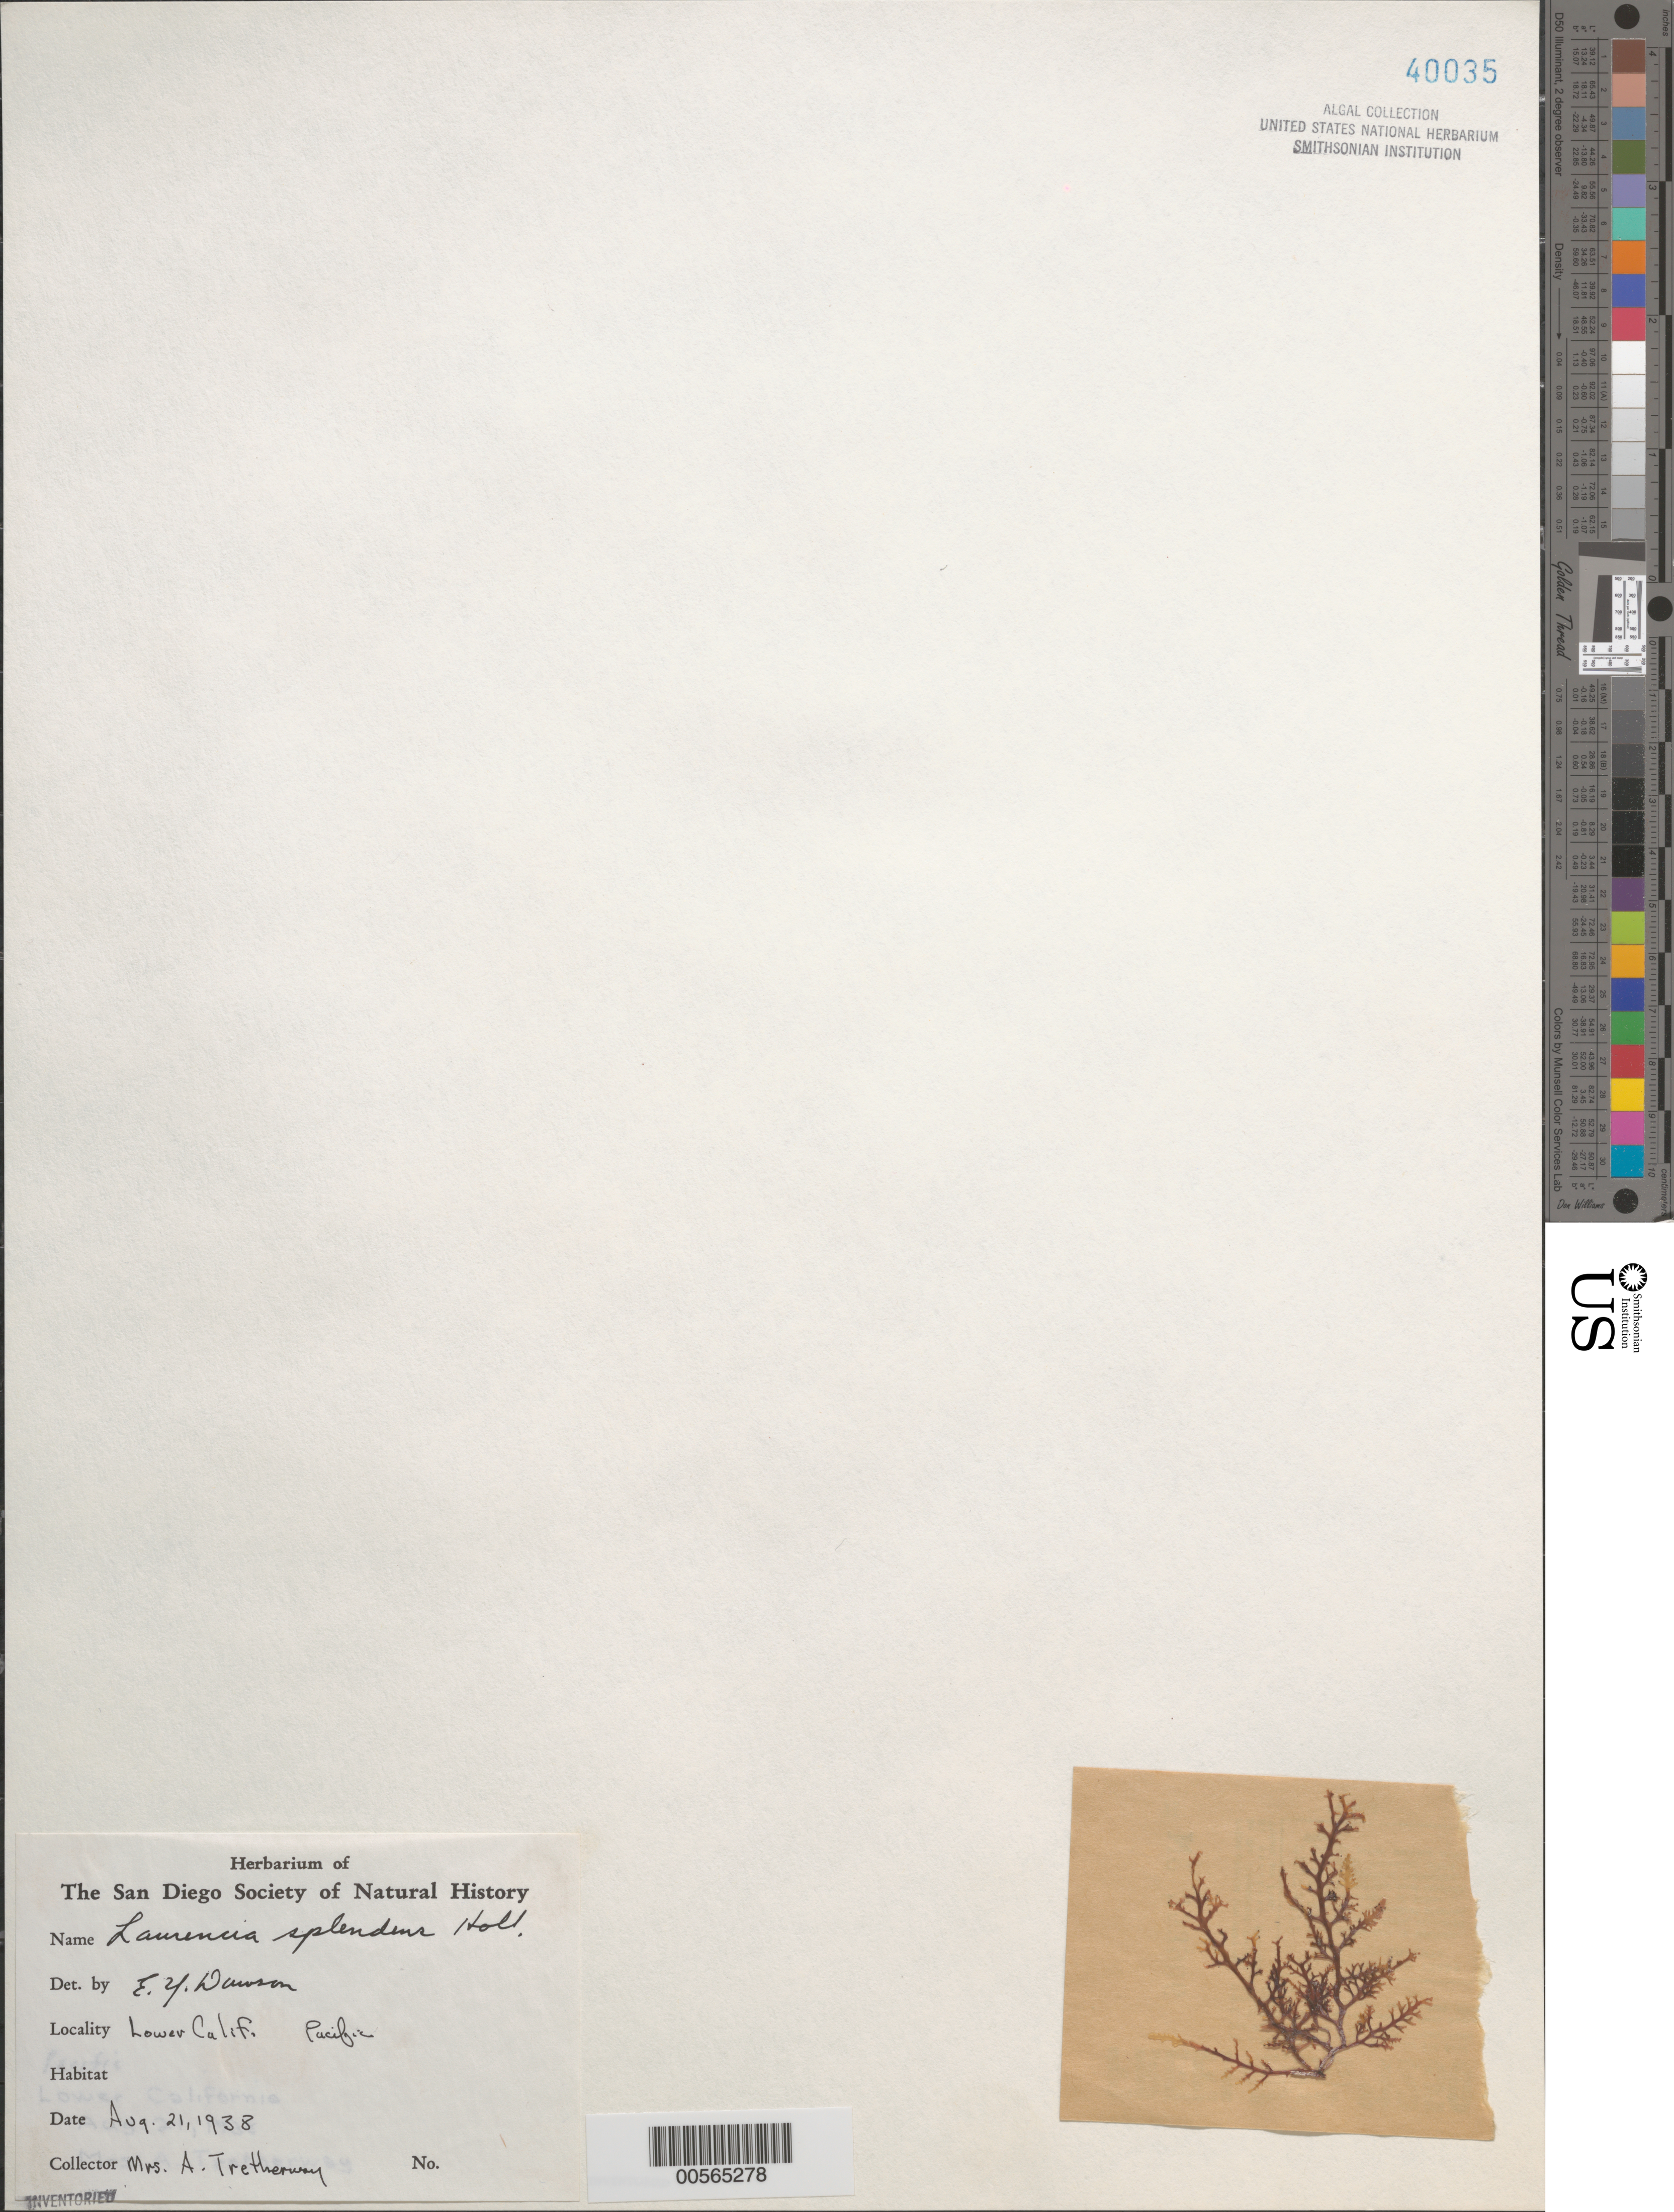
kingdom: Plantae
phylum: Rhodophyta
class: Florideophyceae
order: Ceramiales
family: Rhodomelaceae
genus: Osmundea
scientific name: Osmundea splendens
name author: (Hollenb.) K.W. Nam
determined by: Algae name updating Project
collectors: A. Tretherway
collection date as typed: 21 Aug 1938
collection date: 1938-08-21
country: Mexico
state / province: Baja California Norte / Baja California Sur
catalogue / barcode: US 40035